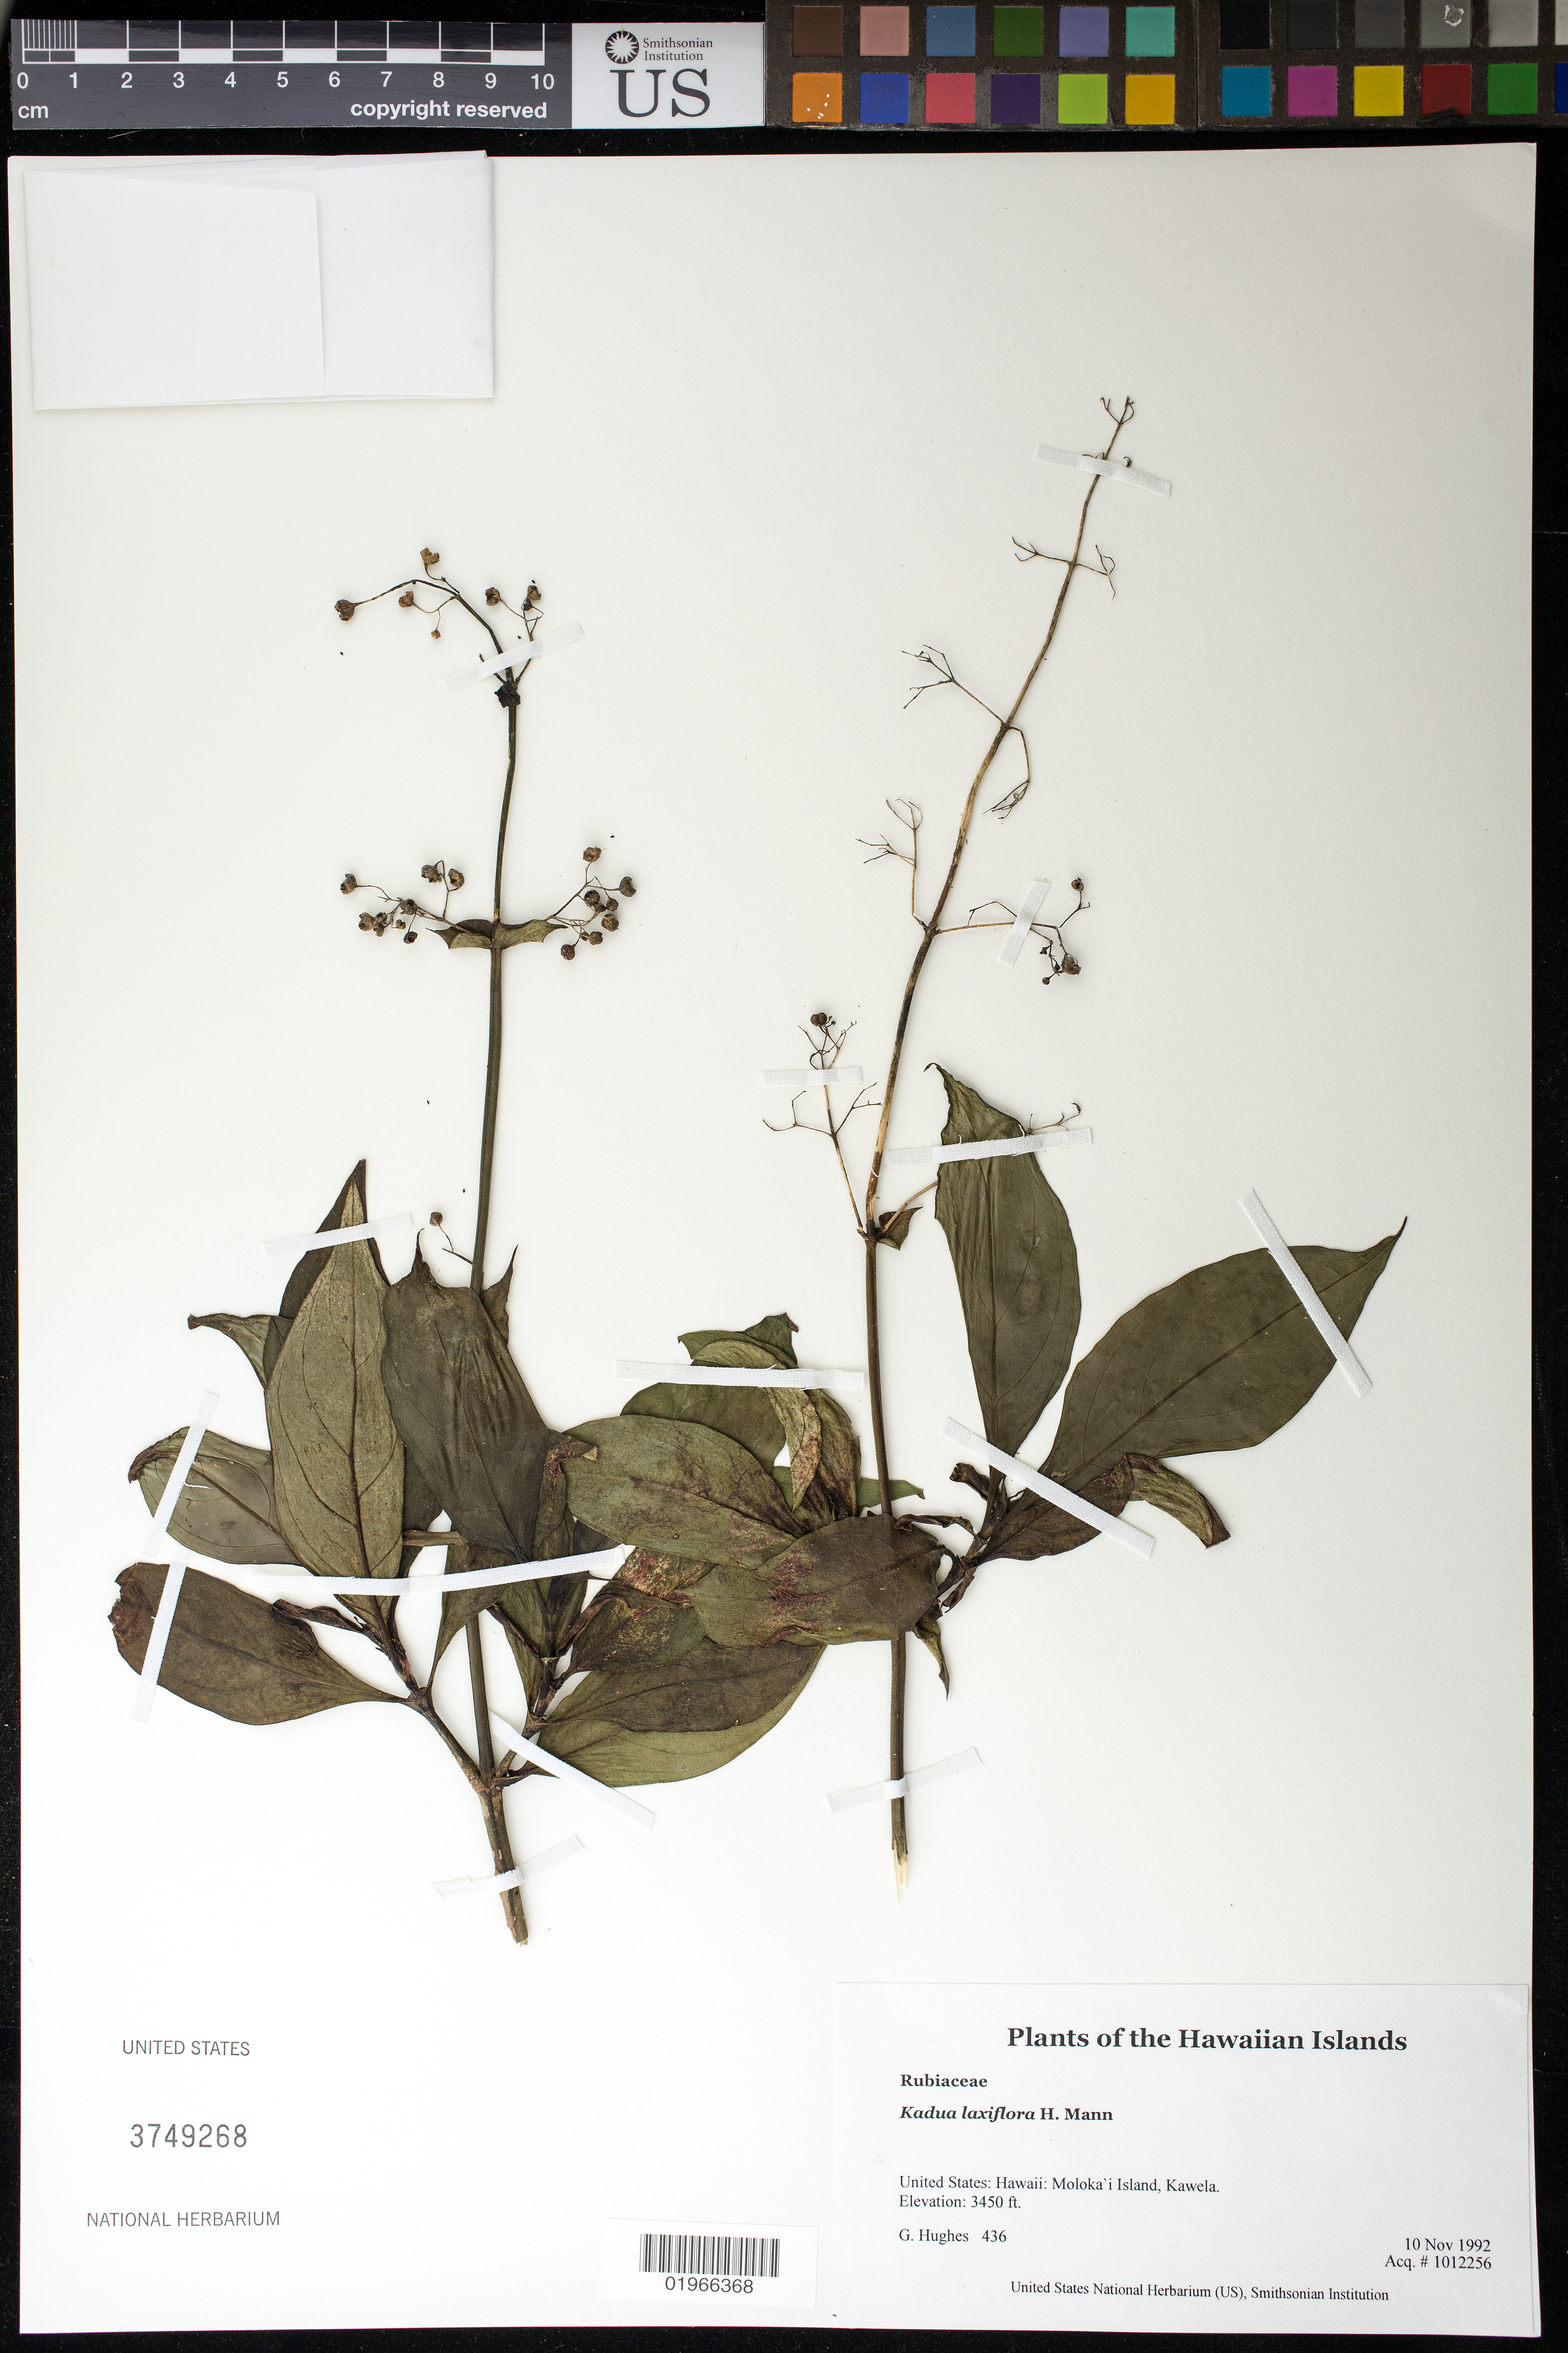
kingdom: Plantae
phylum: Tracheophyta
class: Magnoliopsida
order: Gentianales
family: Rubiaceae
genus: Kadua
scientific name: Kadua laxiflora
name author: H. Mann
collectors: G. Hughes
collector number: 436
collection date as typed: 11-10-92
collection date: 1992-11-10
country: United States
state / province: Hawaii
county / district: Maui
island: Moloka'i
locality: Kawela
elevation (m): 1052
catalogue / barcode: US 3749268